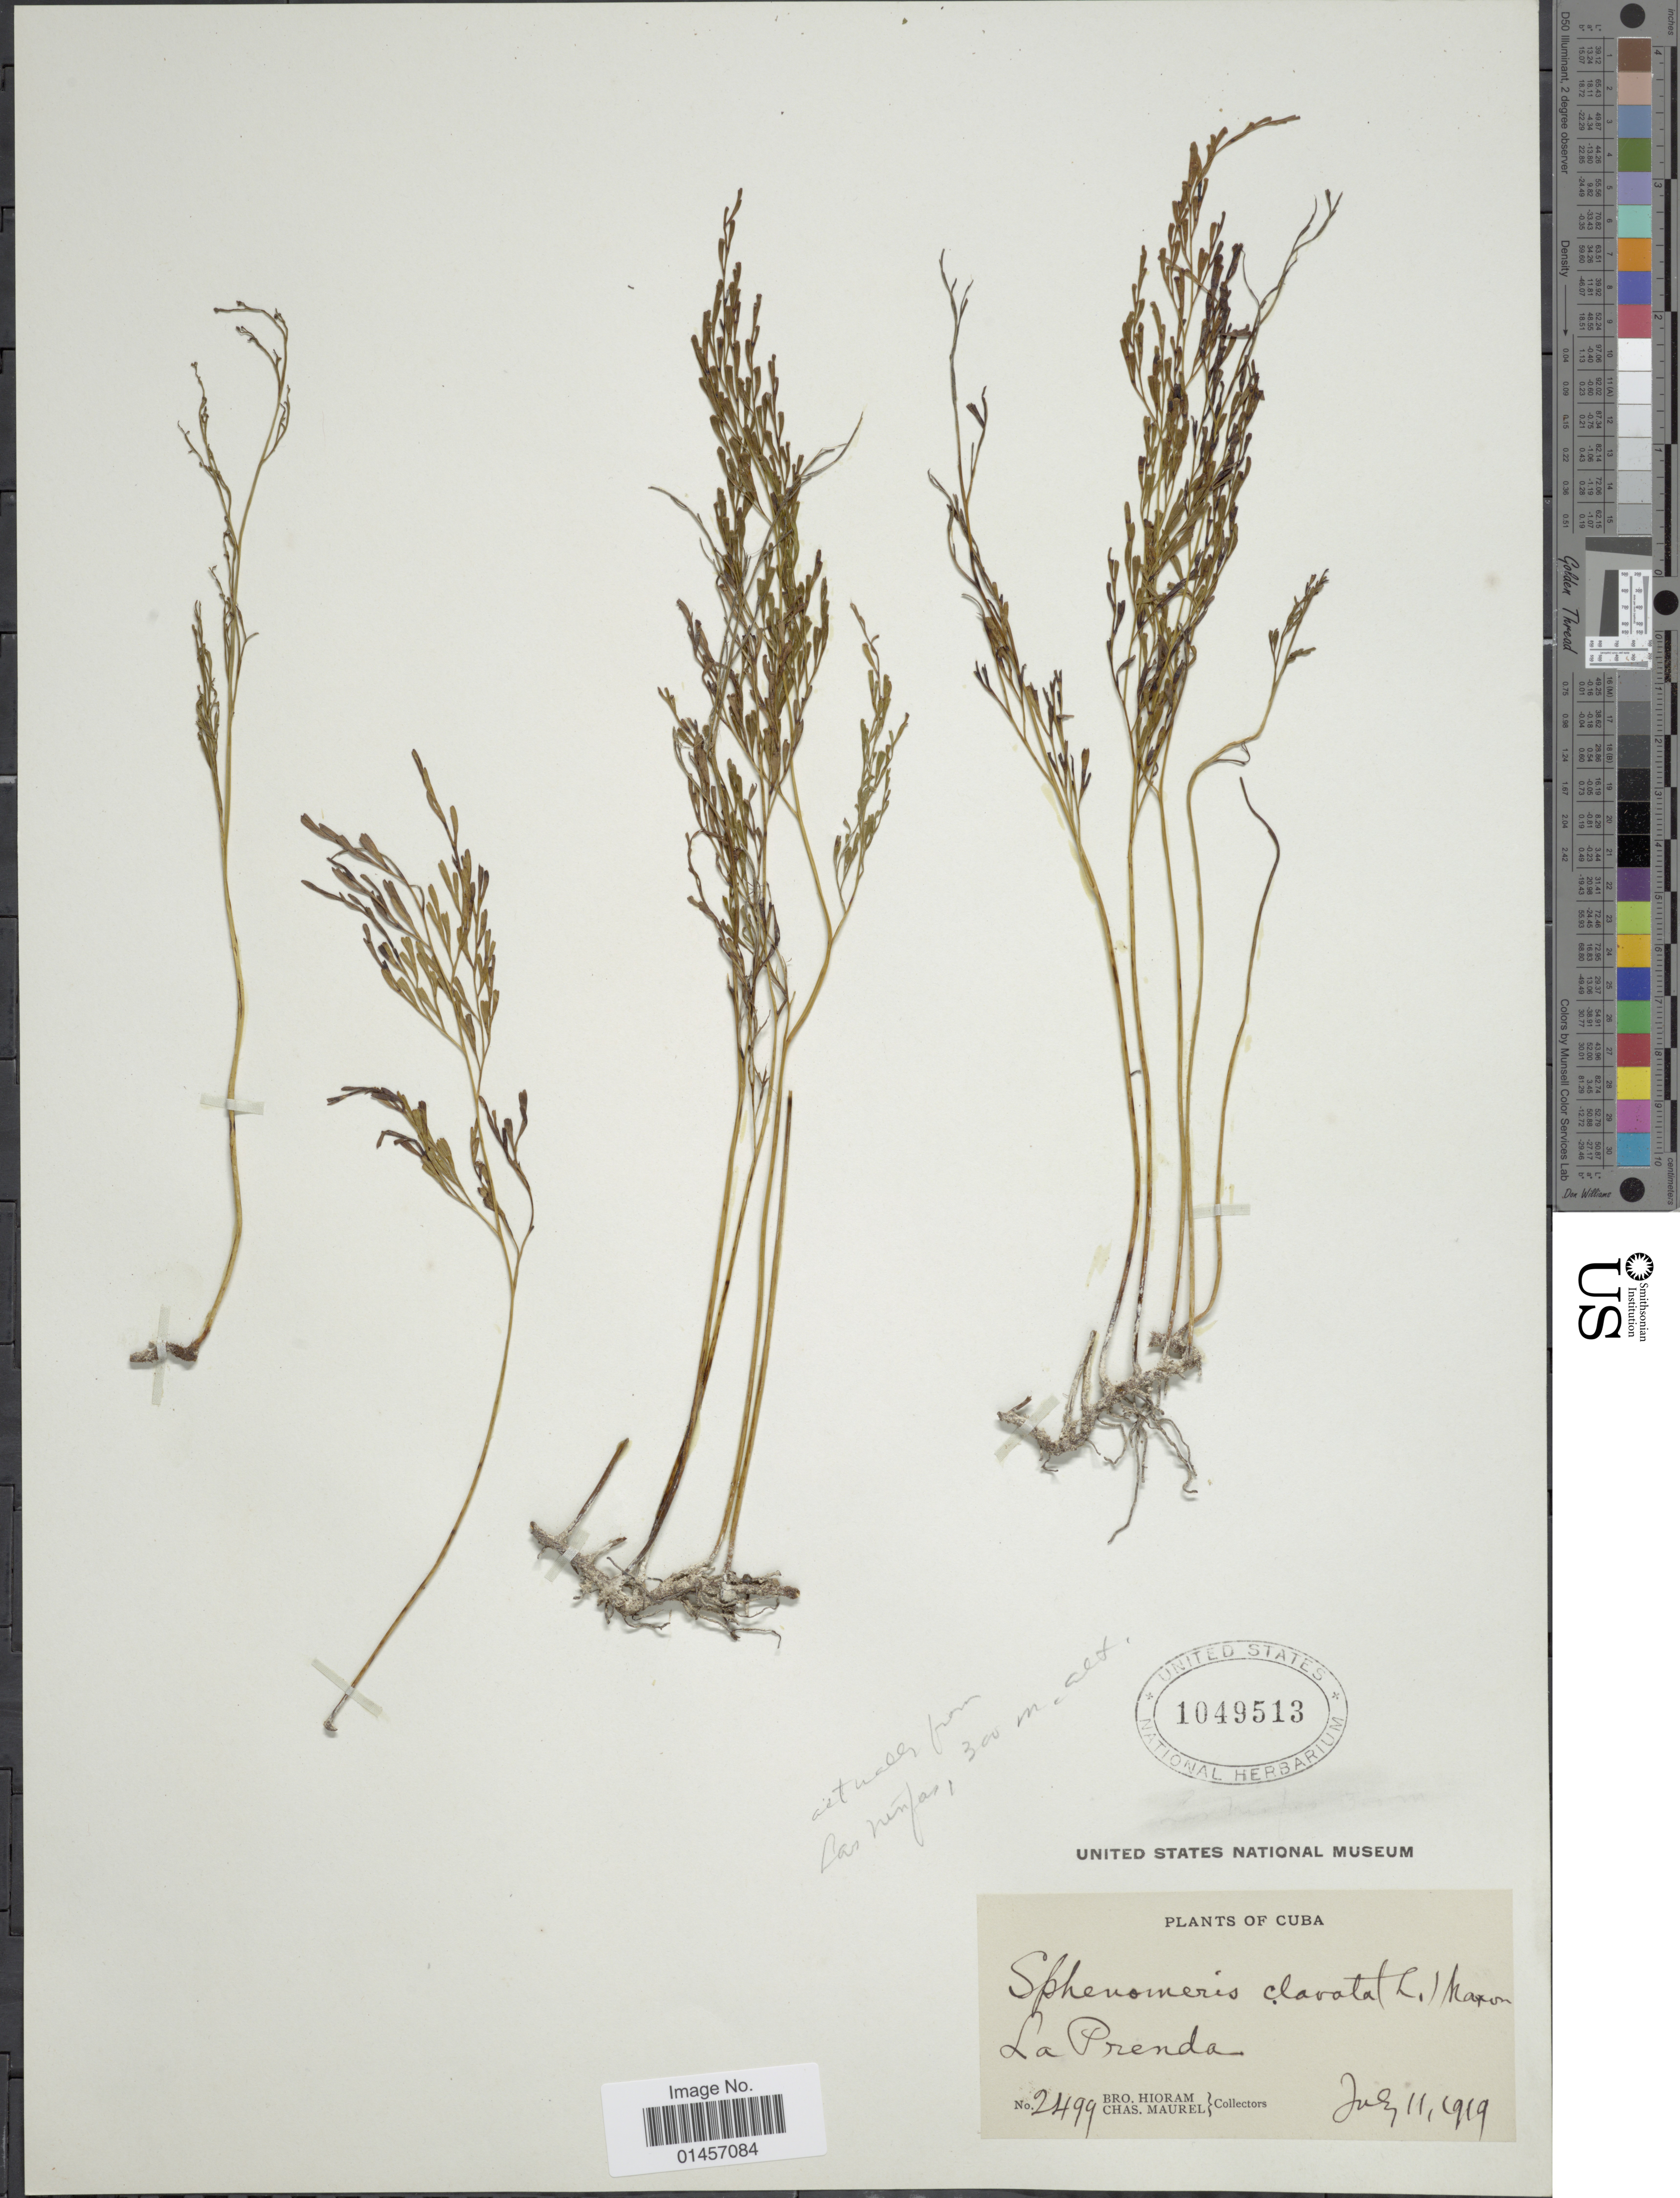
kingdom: Plantae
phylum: Tracheophyta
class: Polypodiopsida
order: Polypodiales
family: Lindsaeaceae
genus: Sphenomeris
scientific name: Sphenomeris clavata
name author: (L.) Maxon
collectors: Bro. Hioram & C. Maurel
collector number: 2499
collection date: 1919-07-11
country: Cuba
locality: La Prenda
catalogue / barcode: US 1049513